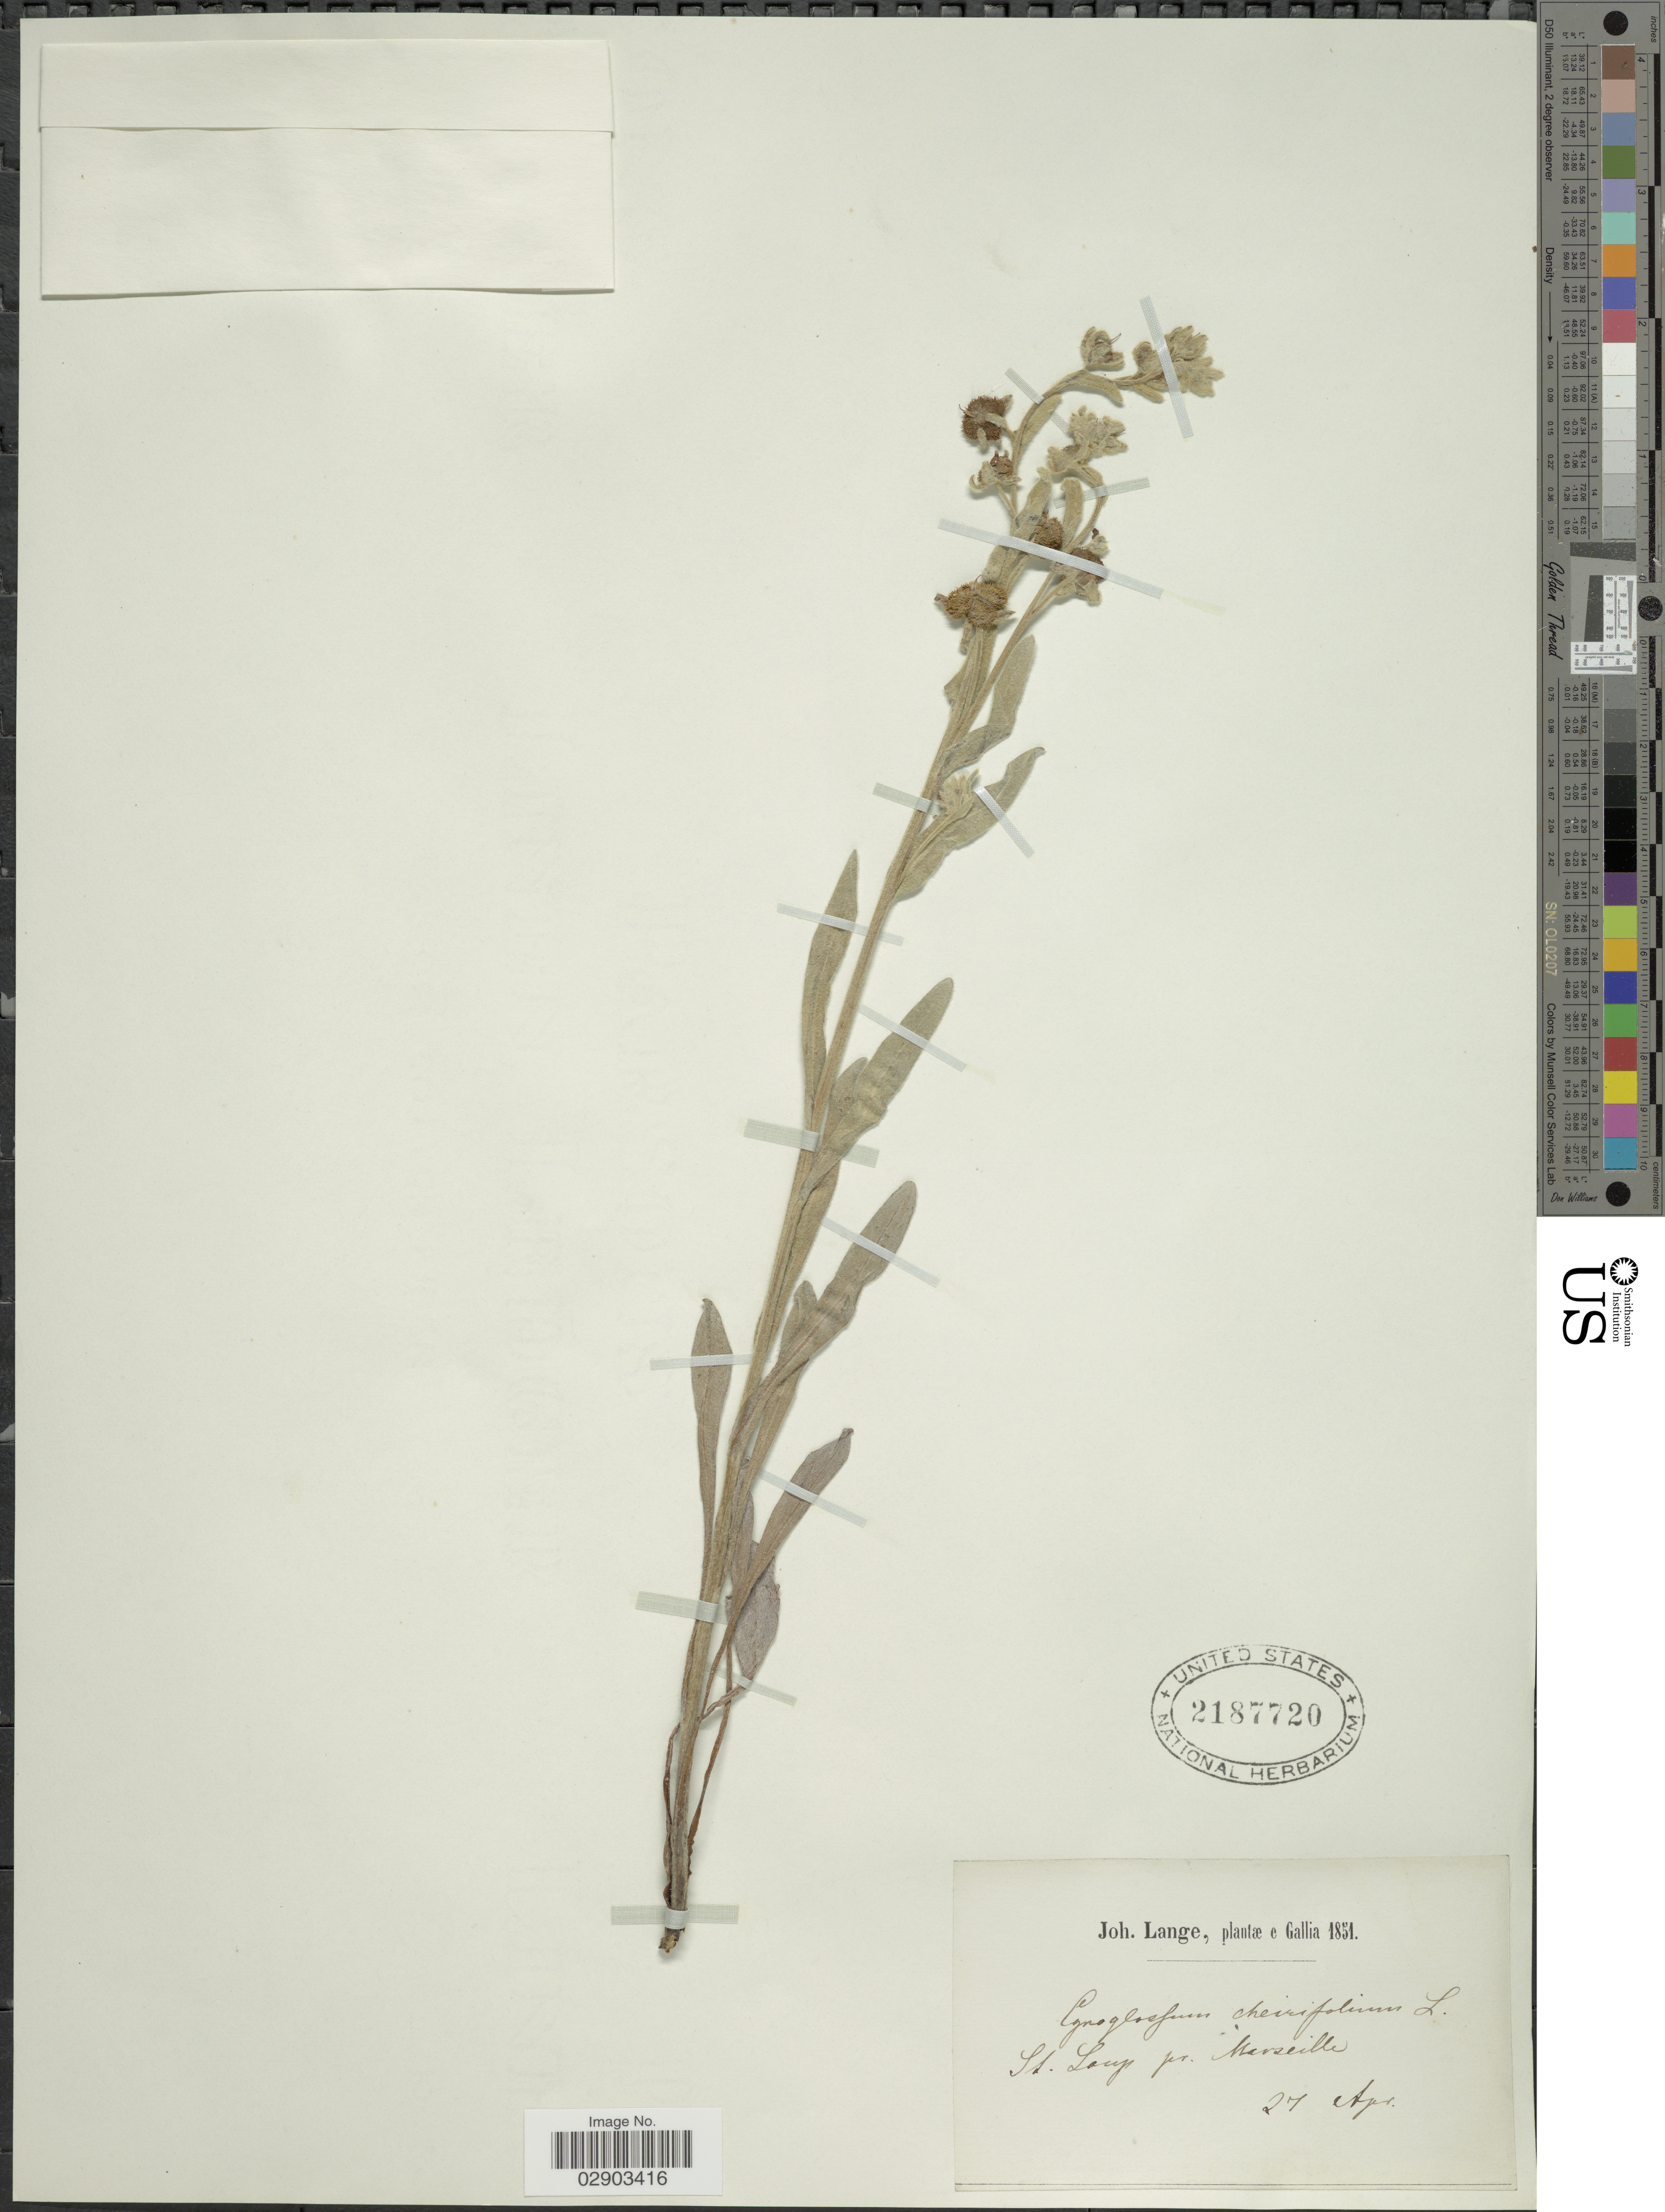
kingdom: Plantae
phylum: Tracheophyta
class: Magnoliopsida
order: Boraginales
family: Boraginaceae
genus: Cynoglossum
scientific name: Cynoglossum cheirifolium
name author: L.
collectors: J. M. C. Lange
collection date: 1851-04-27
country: France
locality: St. Loup pr. Marseille.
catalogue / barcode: US 2187720